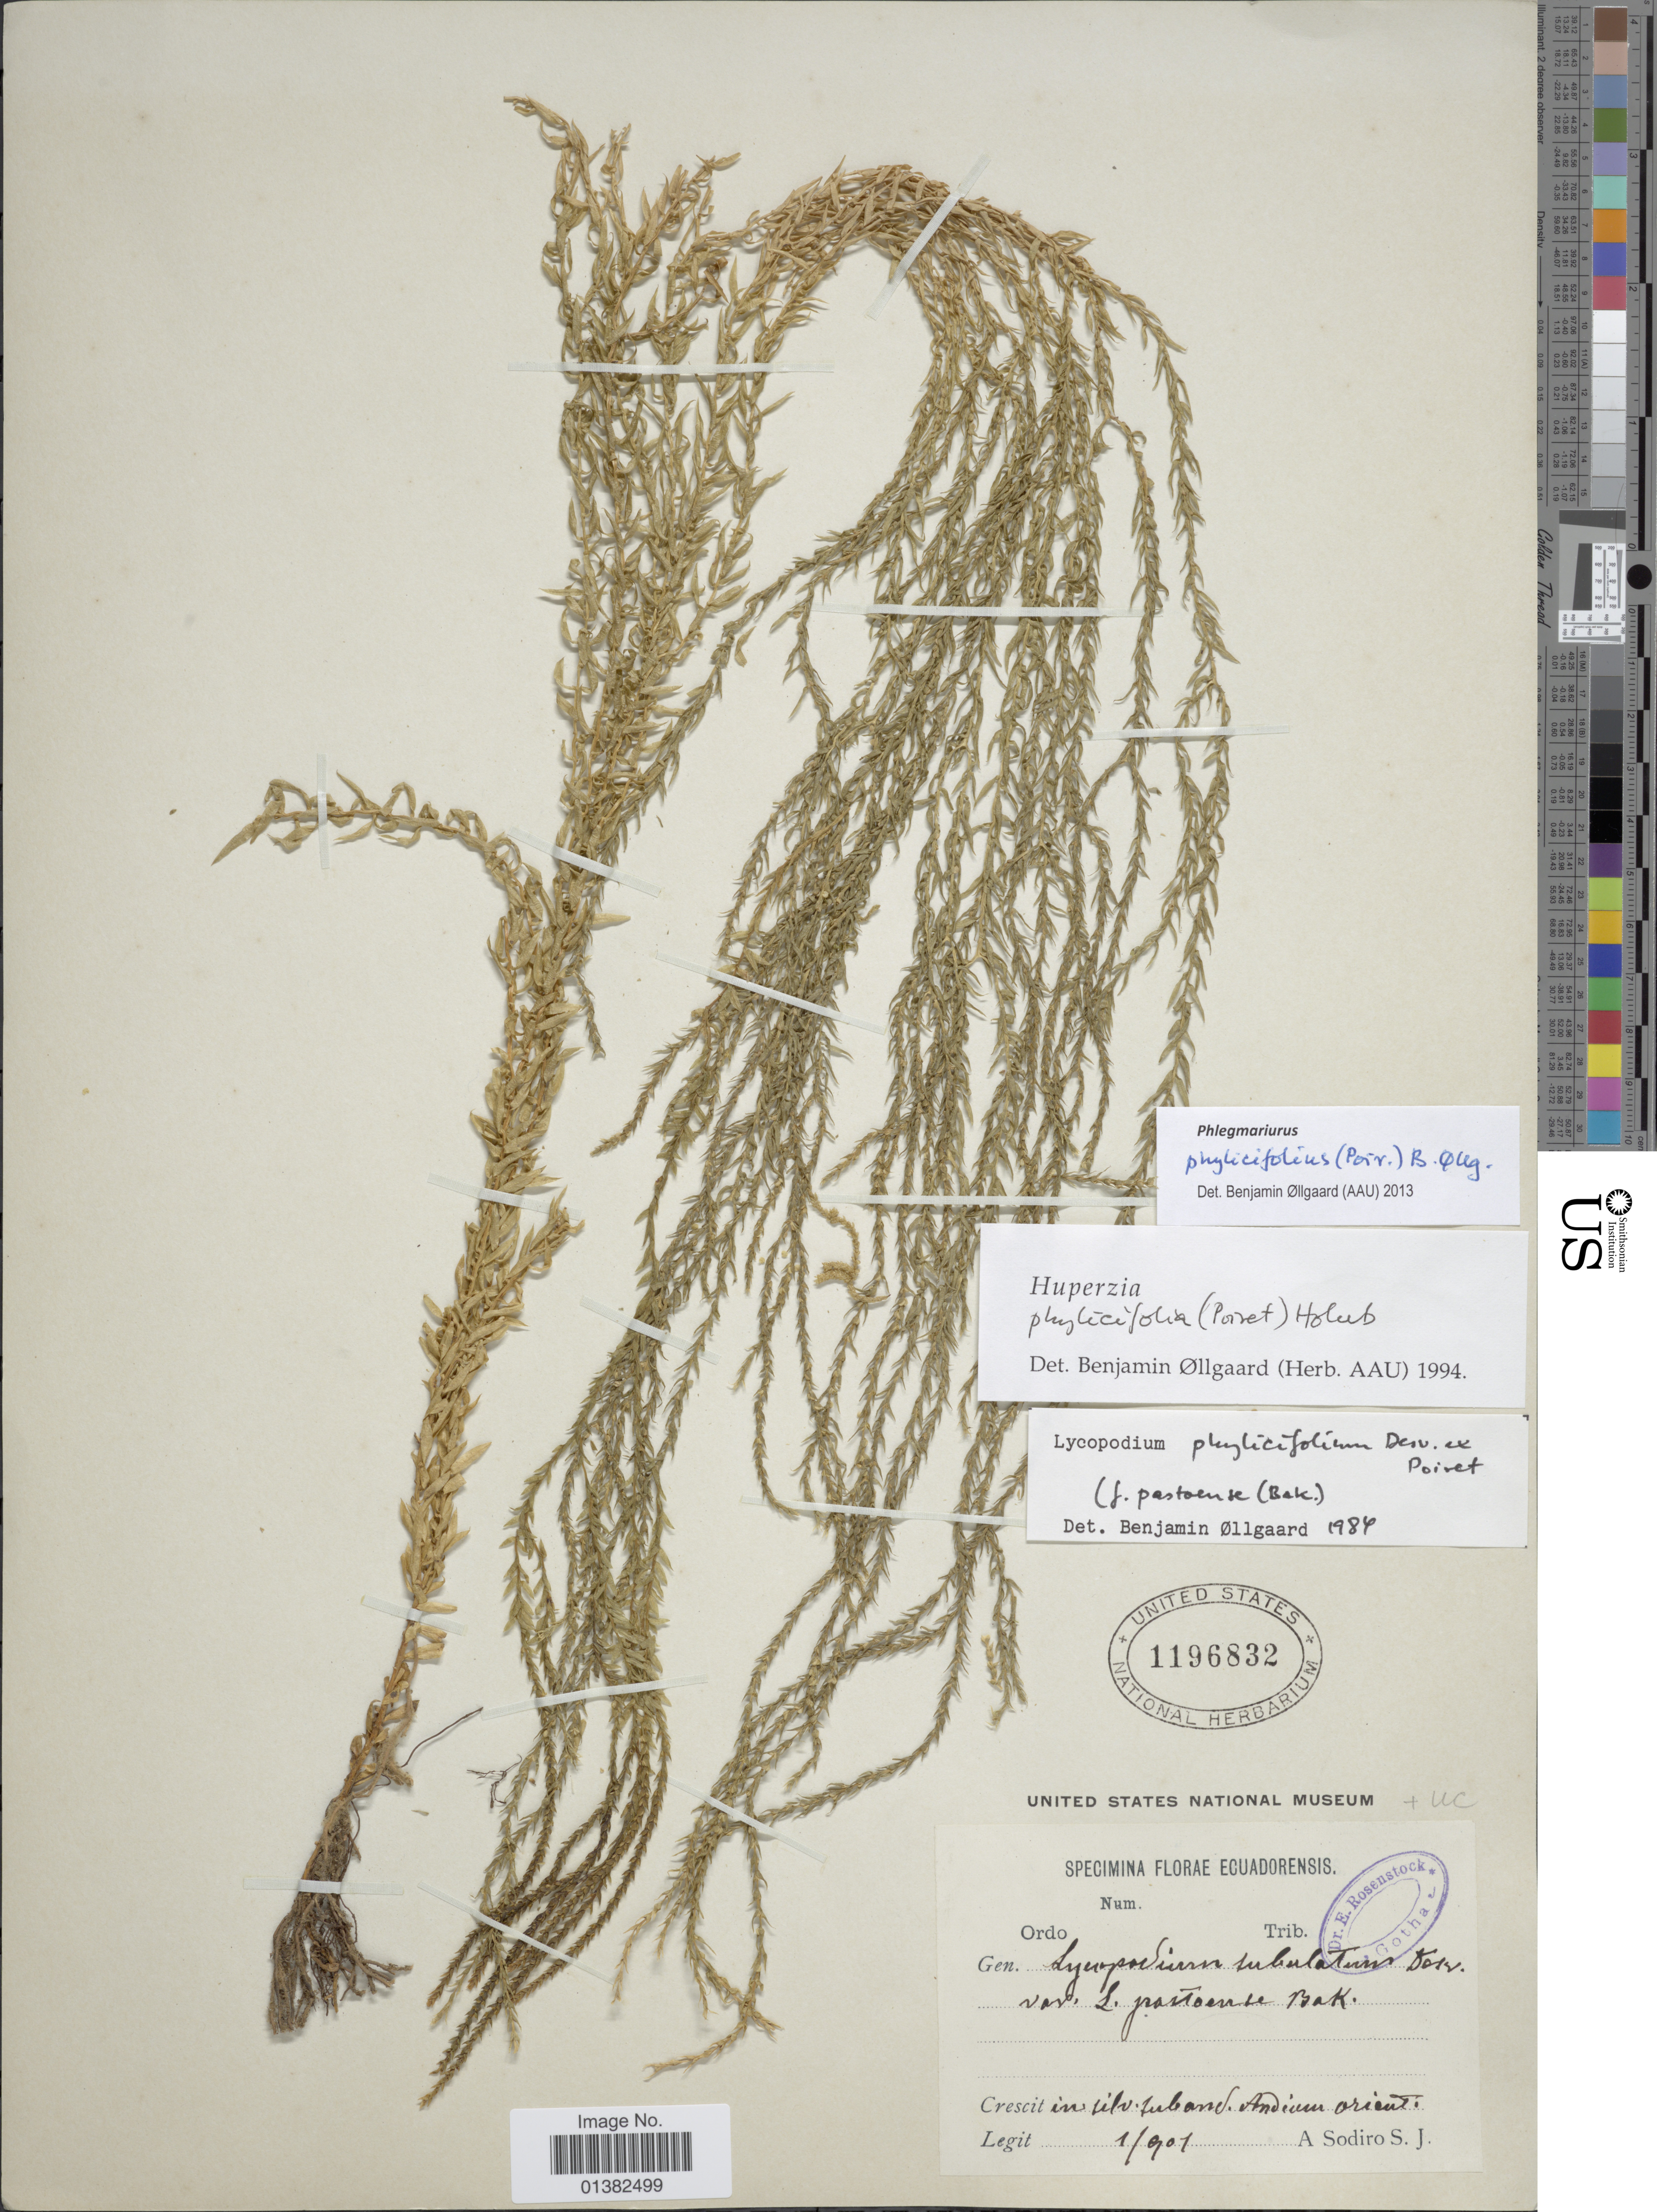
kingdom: Plantae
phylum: Tracheophyta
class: Lycopodiopsida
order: Lycopodiales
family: Lycopodiaceae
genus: Phlegmariurus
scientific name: Phlegmariurus phylicifolius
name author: (Desv. ex Poir.) B. Øllg.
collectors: A. Sodiro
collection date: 1901-01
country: Ecuador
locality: In silv. suband. Andium orient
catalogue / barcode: US 1196832